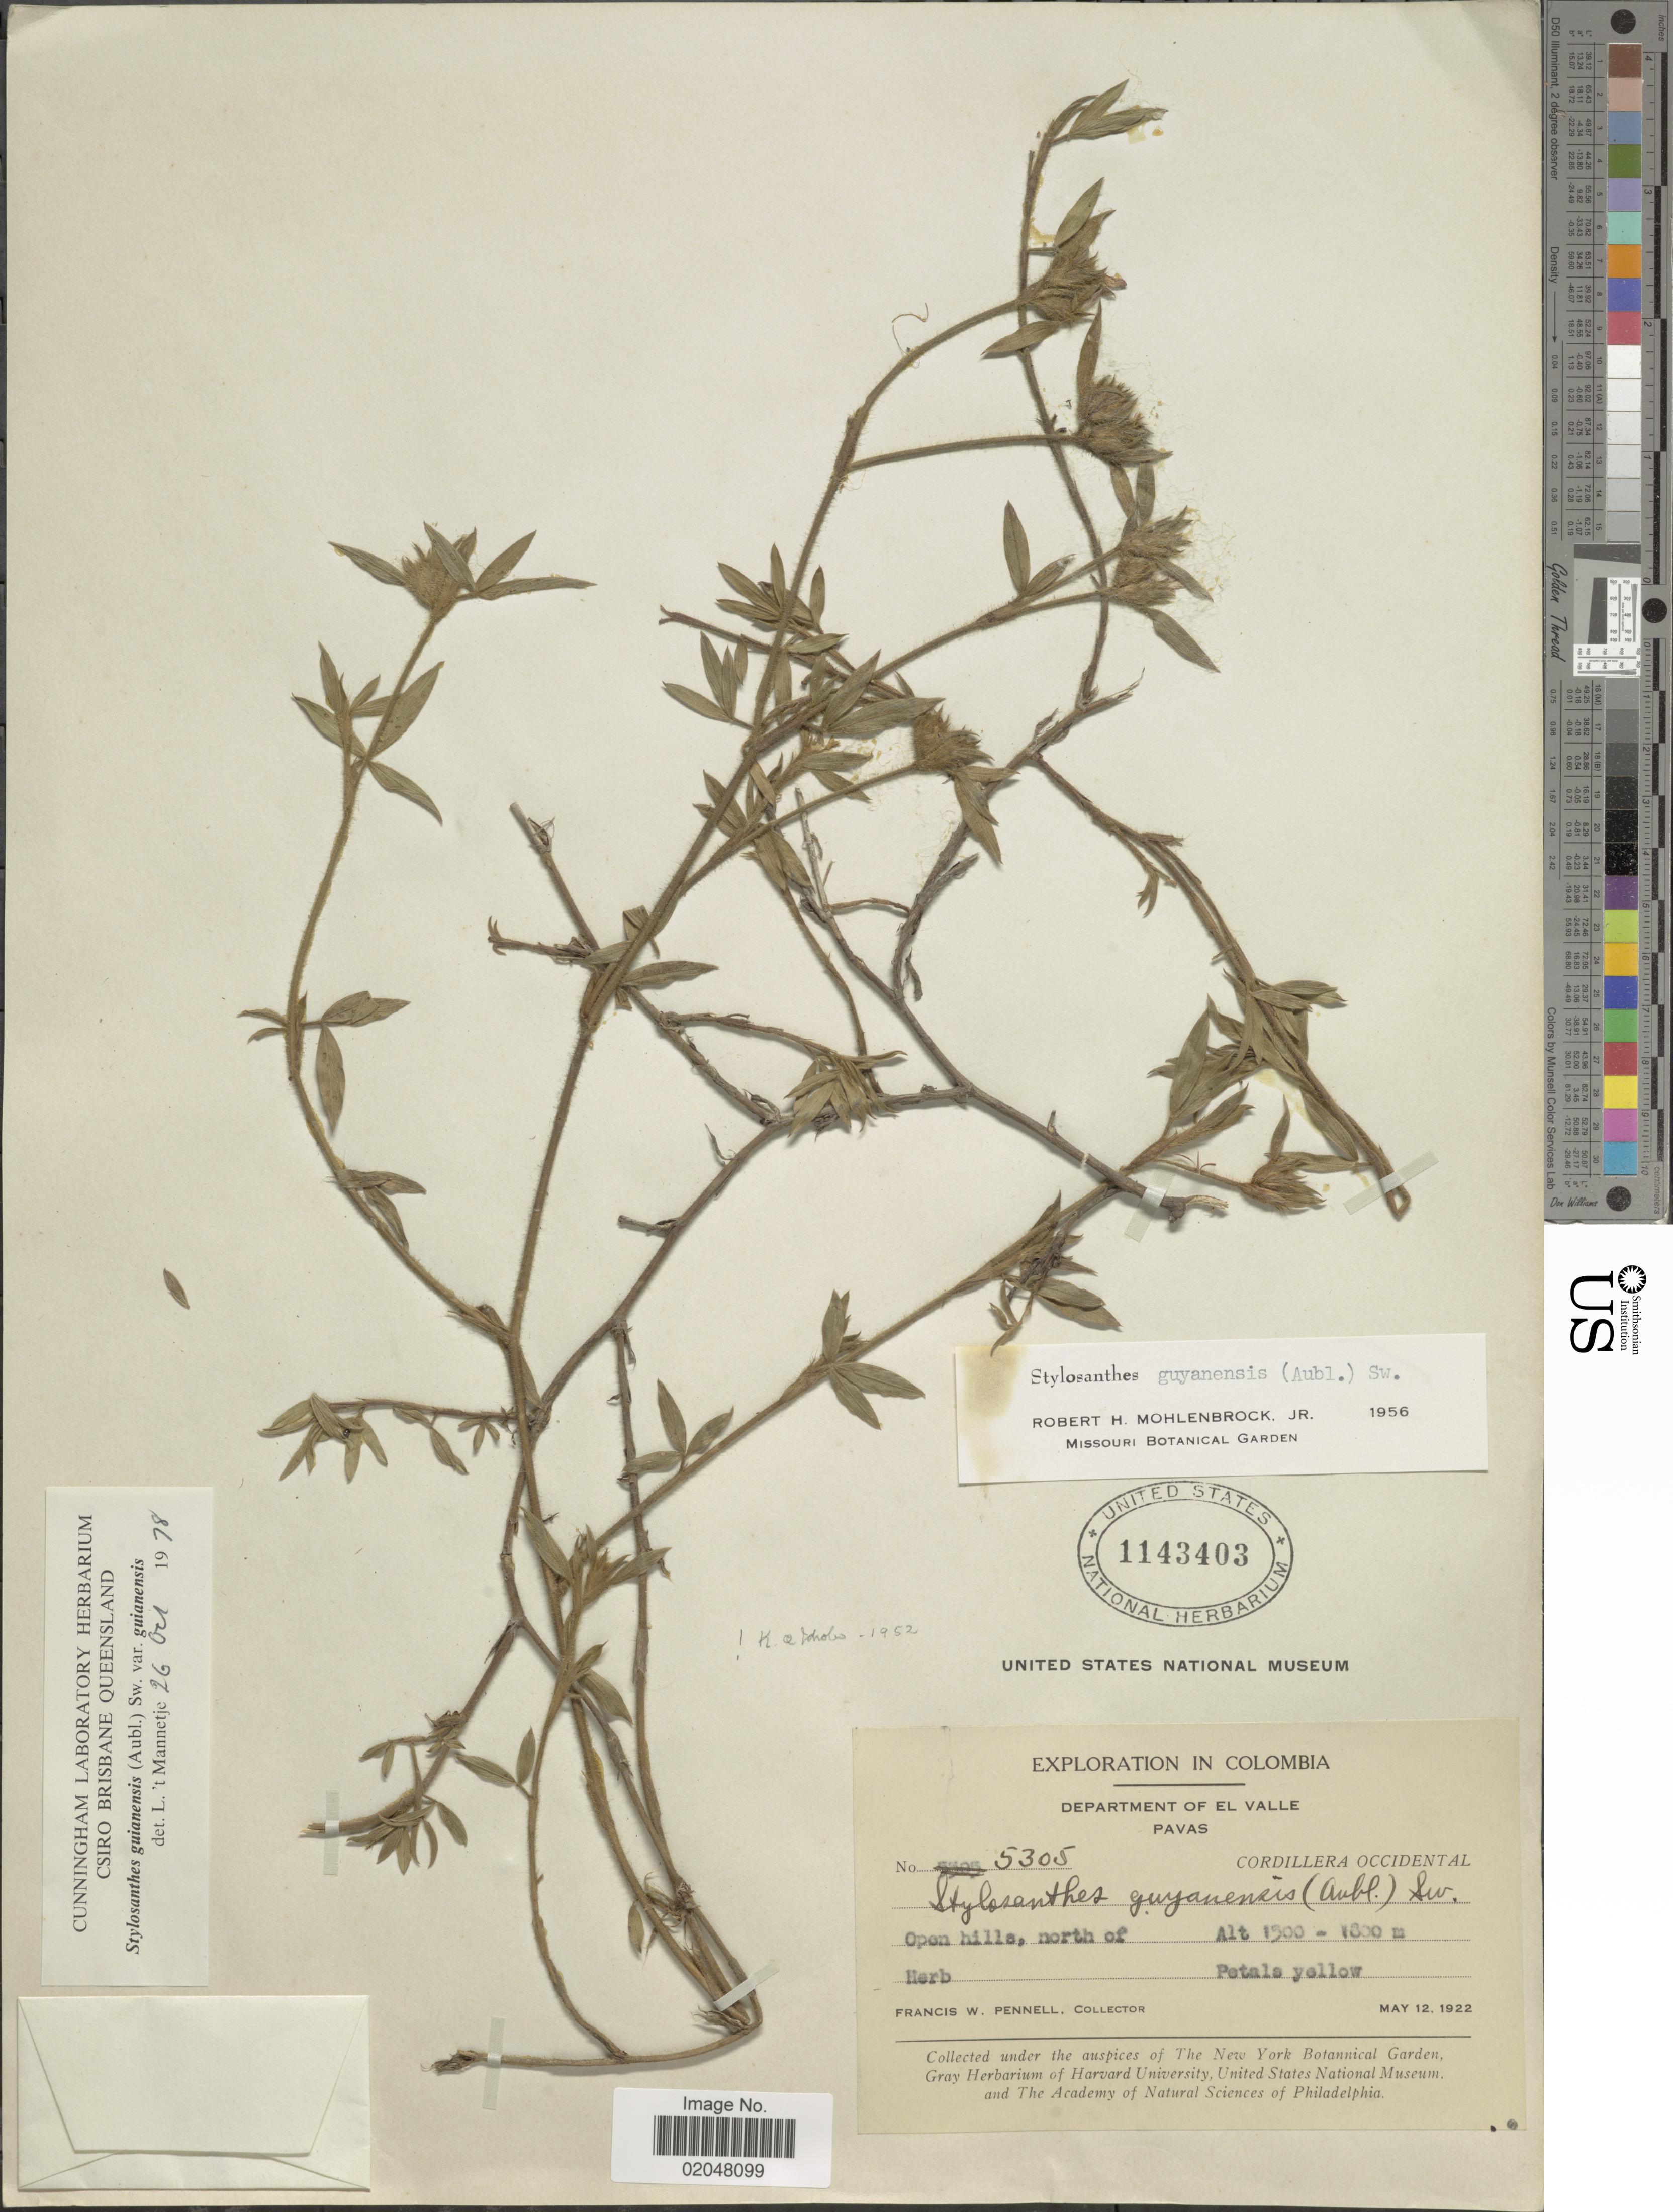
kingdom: Plantae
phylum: Tracheophyta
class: Magnoliopsida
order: Fabales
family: Fabaceae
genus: Stylosanthes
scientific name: Stylosanthes guianensis var. guianensis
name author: (Aubl.) Sw.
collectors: F. W. Pennell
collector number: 5305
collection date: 1922-05-12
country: Colombia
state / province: Valle del Cauca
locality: Department of El Valle, Pavas, Cordillera Occidental. Open hills north of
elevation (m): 1500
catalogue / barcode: US 1143403